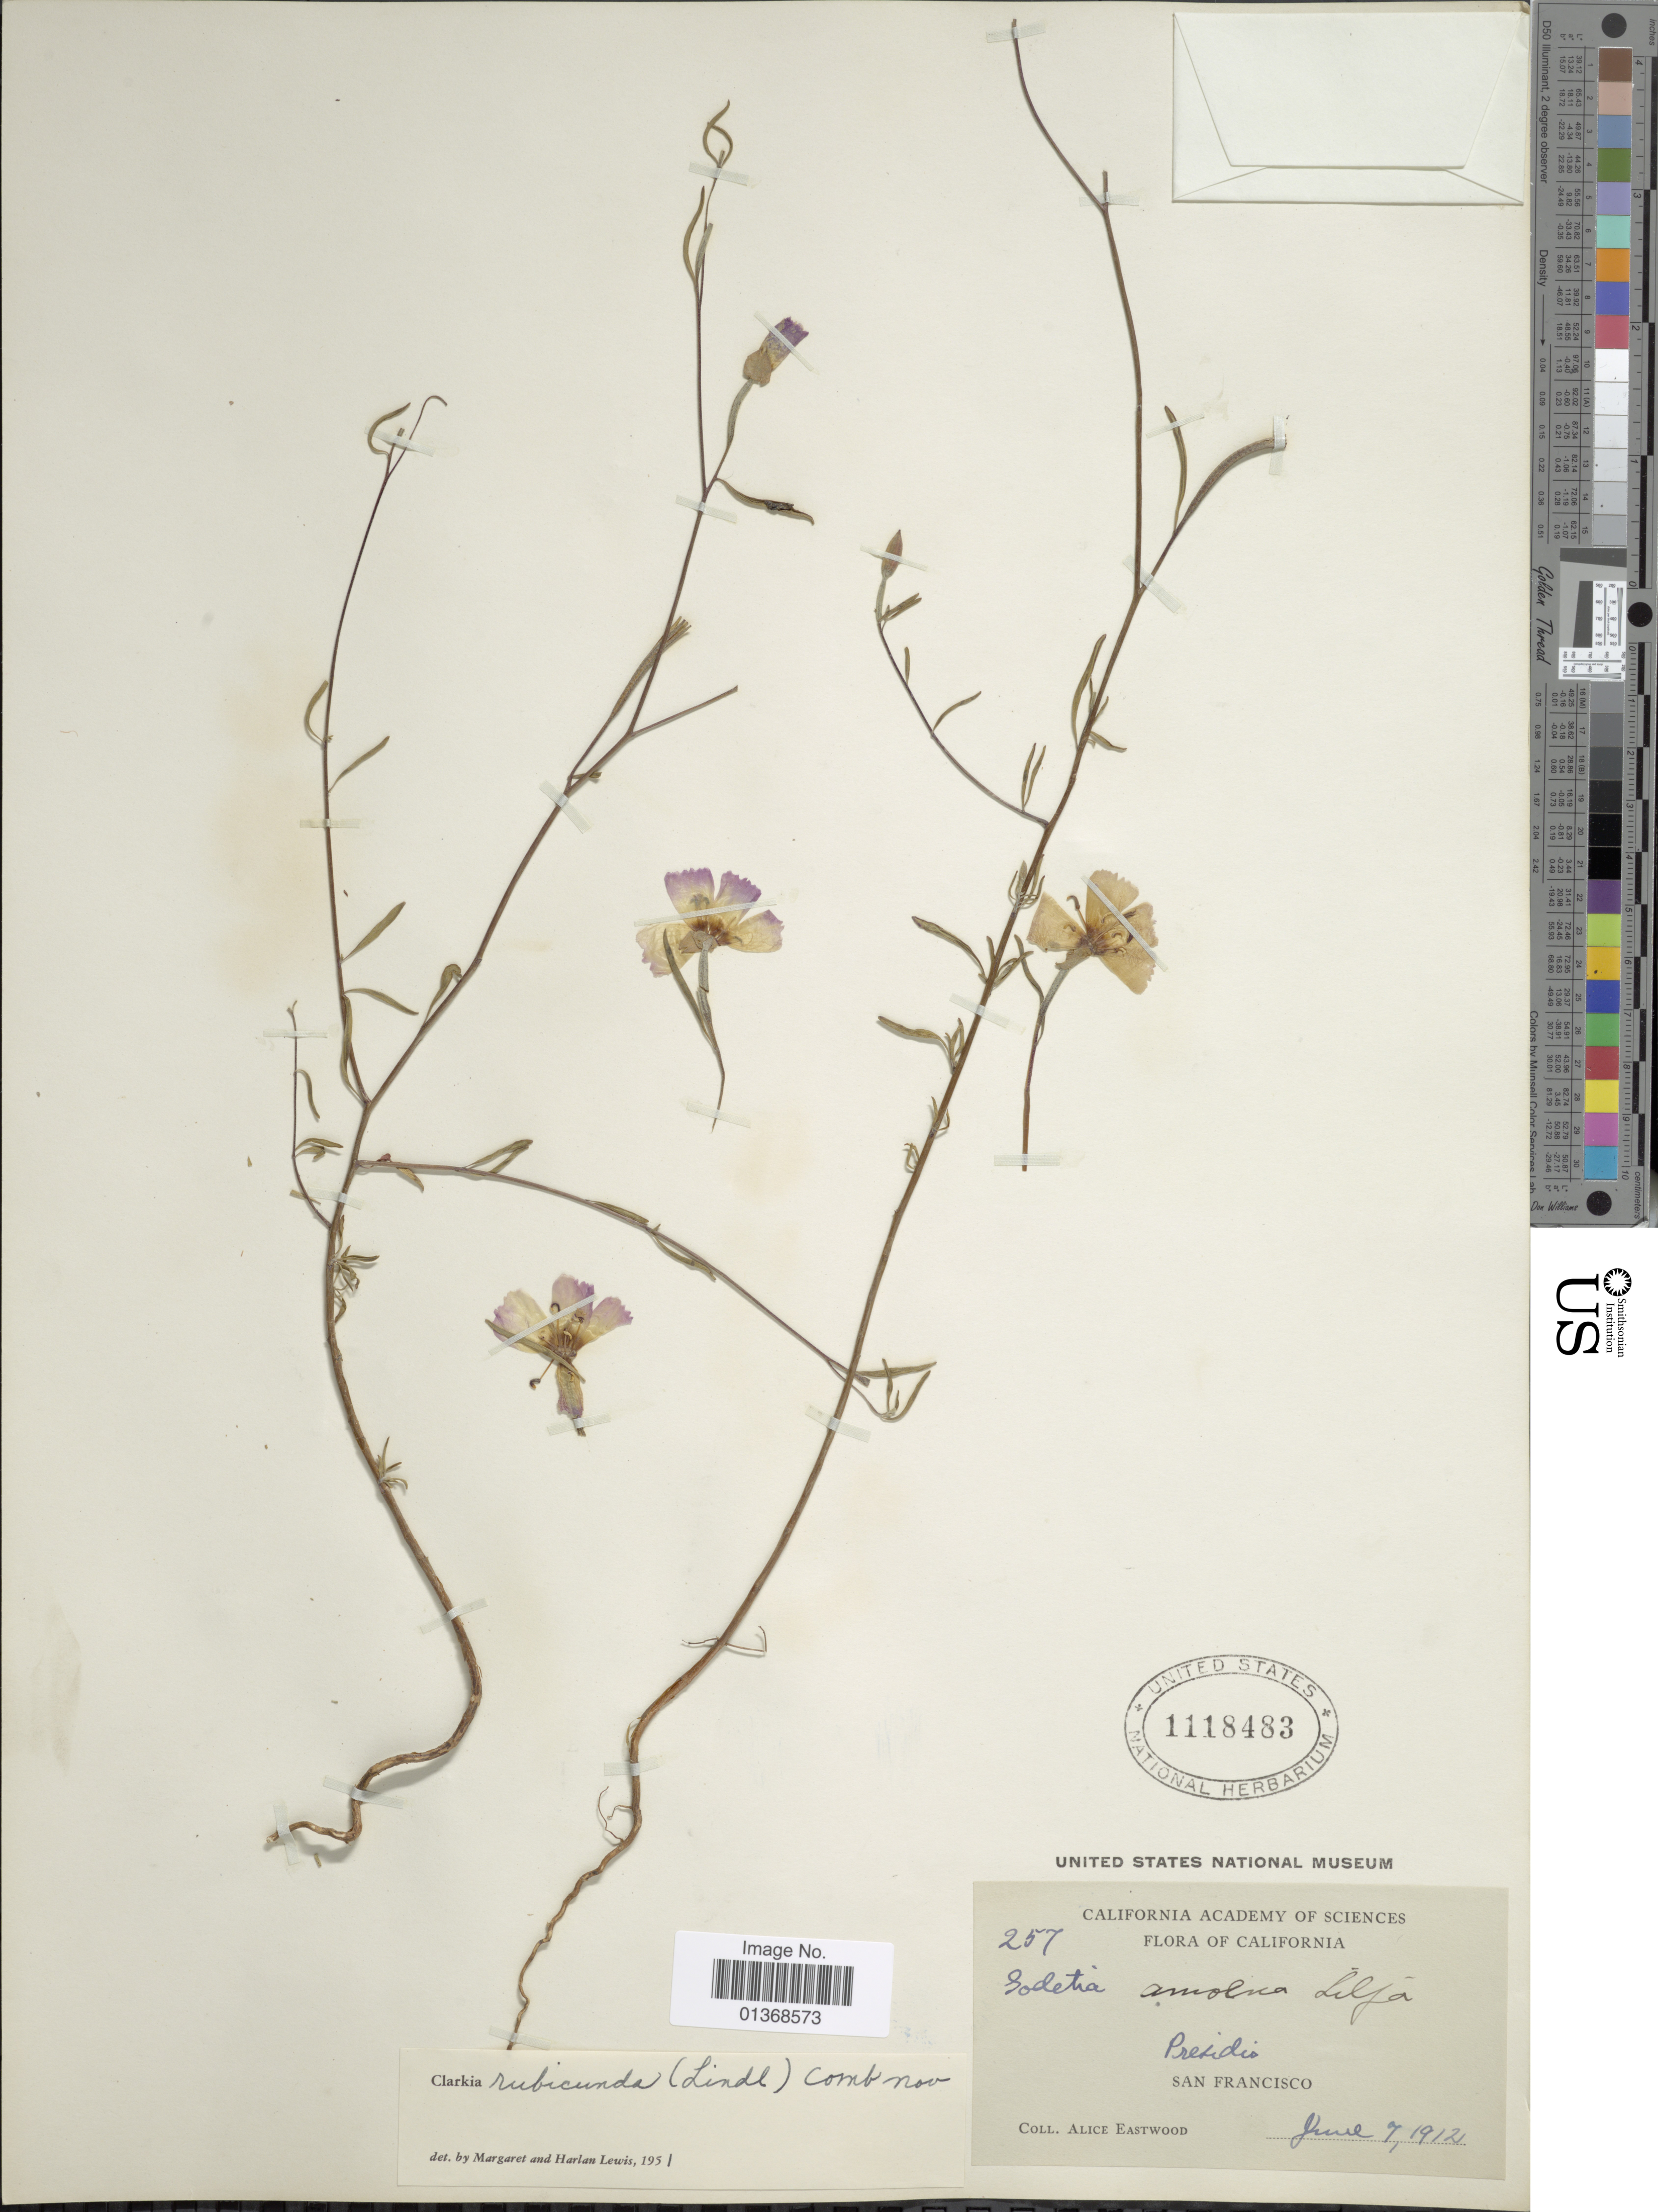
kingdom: Plantae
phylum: Tracheophyta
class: Magnoliopsida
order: Myrtales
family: Onagraceae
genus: Clarkia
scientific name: Clarkia rubicunda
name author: (Lindl.) F. H. Lewis & M.R. Lewis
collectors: A. Eastwood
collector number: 257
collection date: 1912-06-07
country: United States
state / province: California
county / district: San Francisco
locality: Presidis, San Francisco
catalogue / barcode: US 1118483